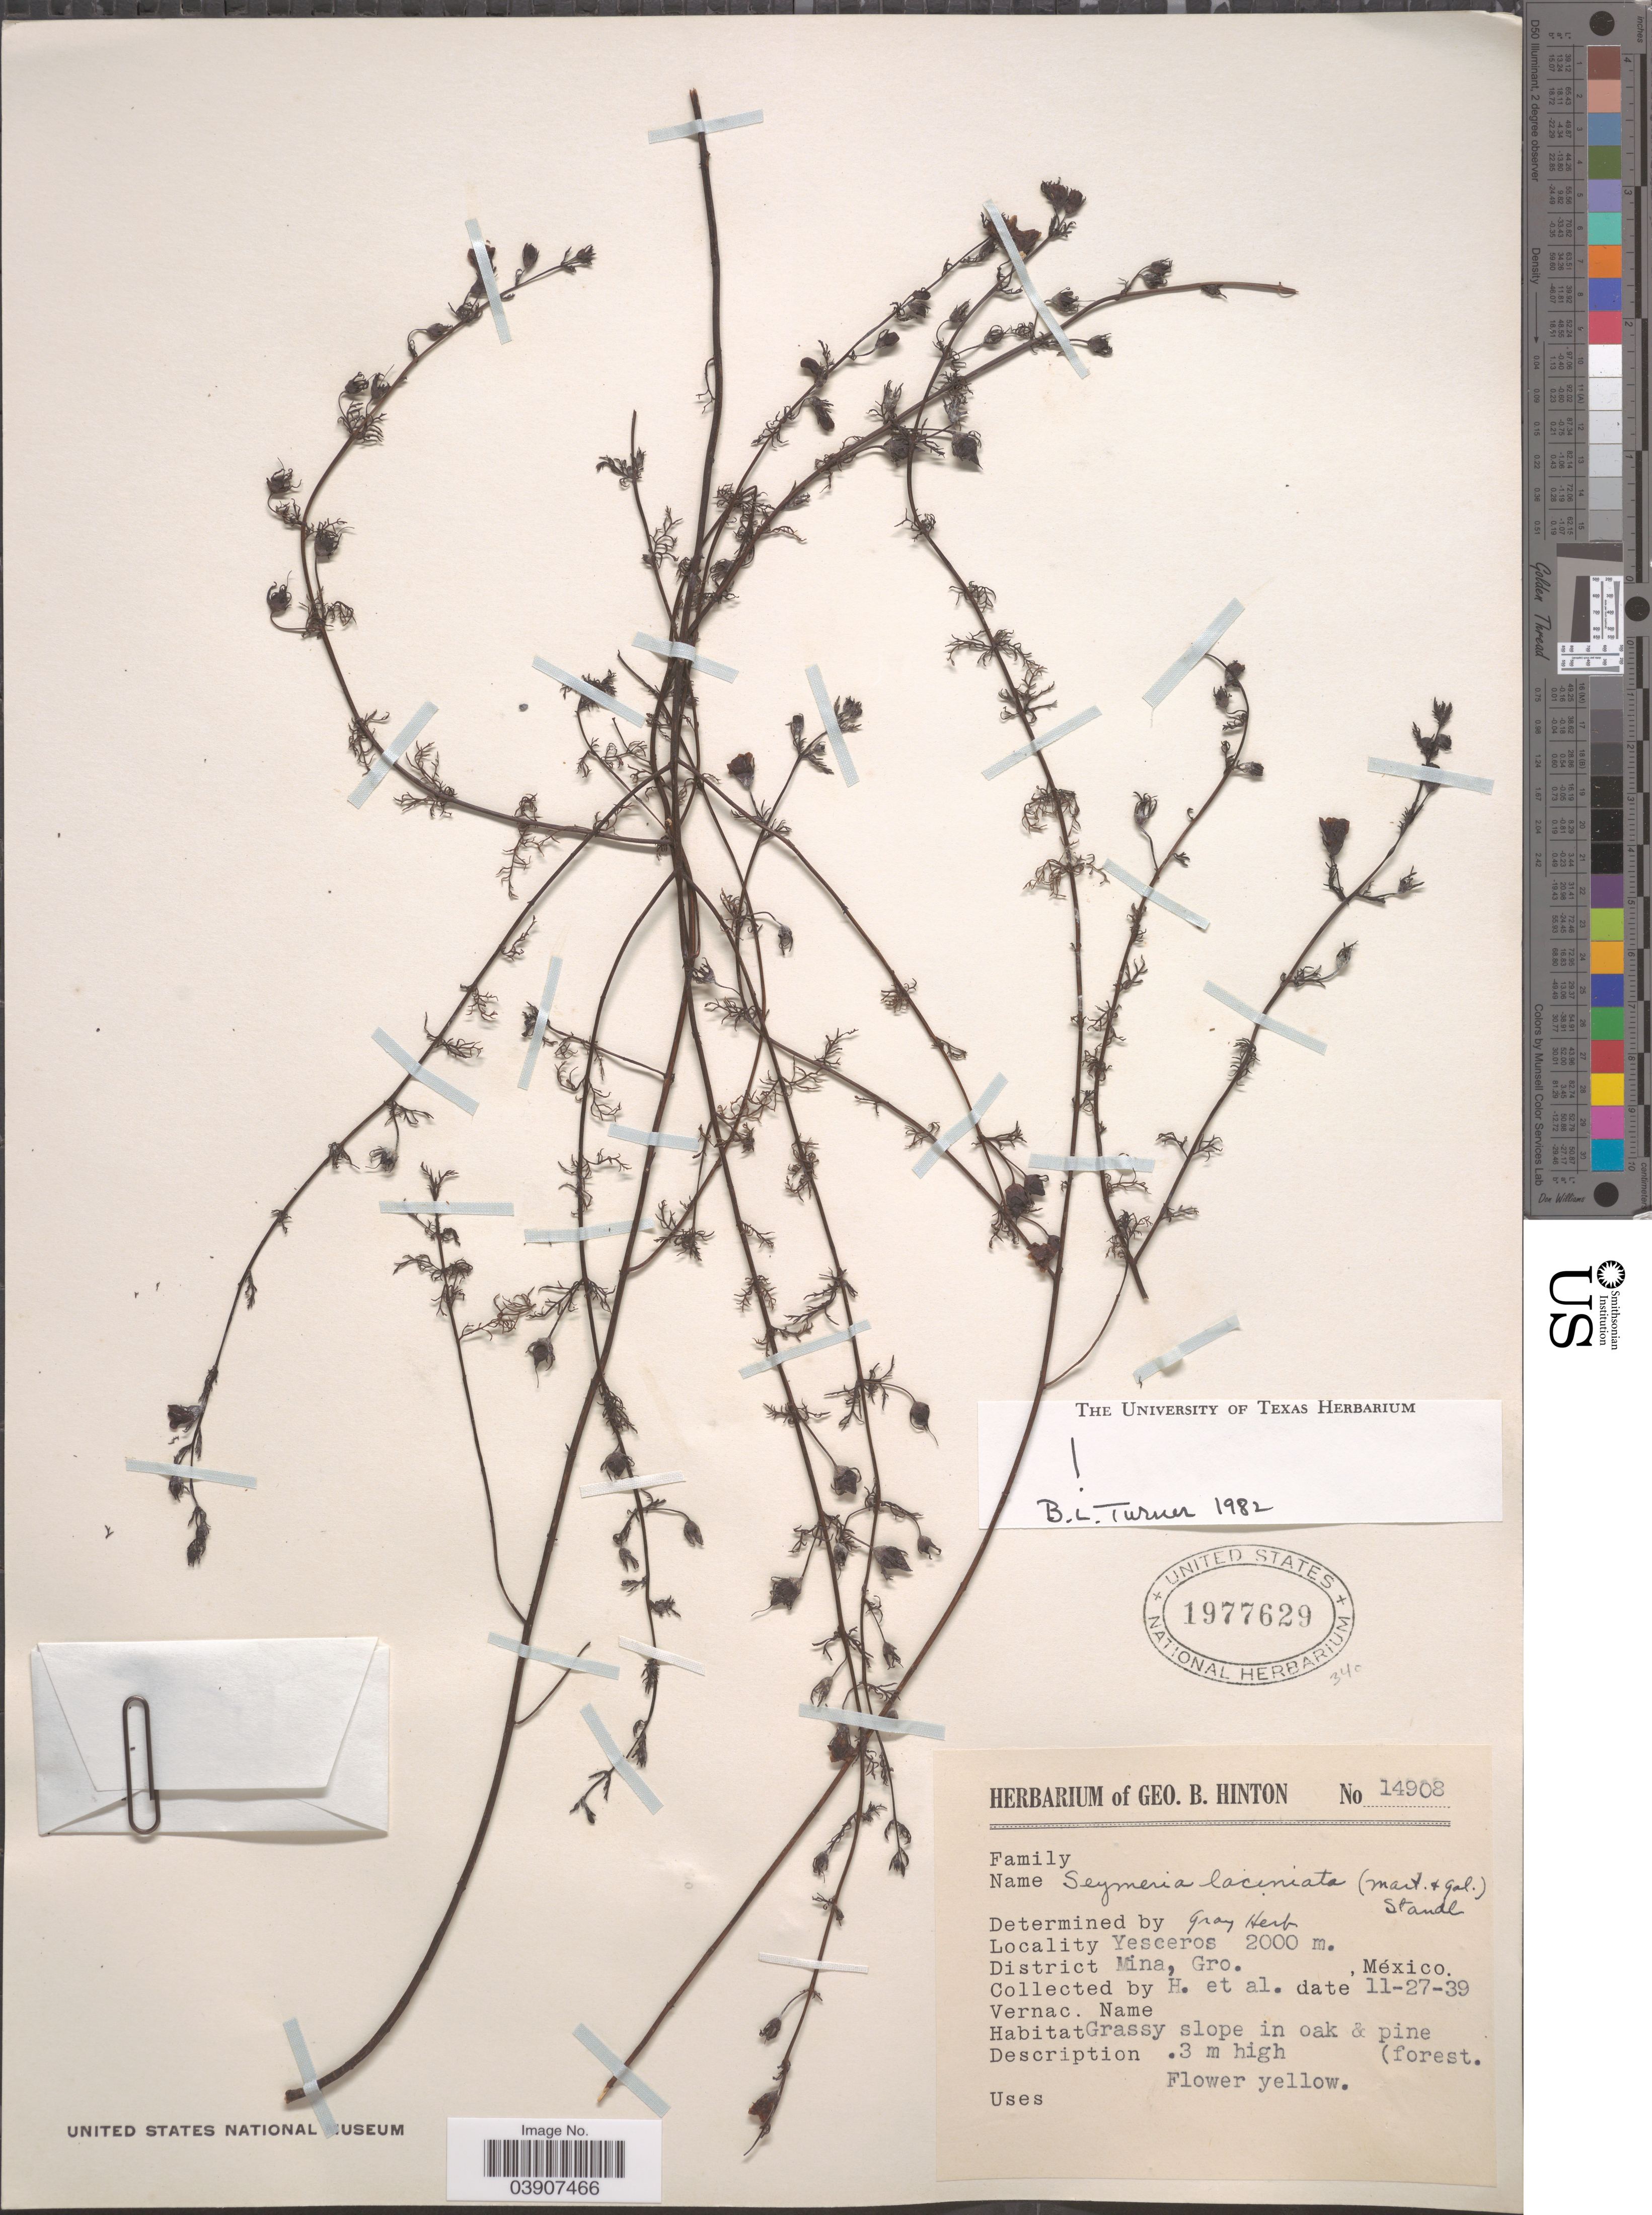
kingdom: Plantae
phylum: Tracheophyta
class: Magnoliopsida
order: Lamiales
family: Orobanchaceae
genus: Seymeria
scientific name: Seymeria laciniata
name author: (M. Martens & Galeotti) Standl.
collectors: G. B. Hinton & et al.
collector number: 14908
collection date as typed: Transcribed d/m/y: 27/11/39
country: Mexico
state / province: Guerrero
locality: Yesceros. District Mina.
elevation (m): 2000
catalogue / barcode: US 1977629